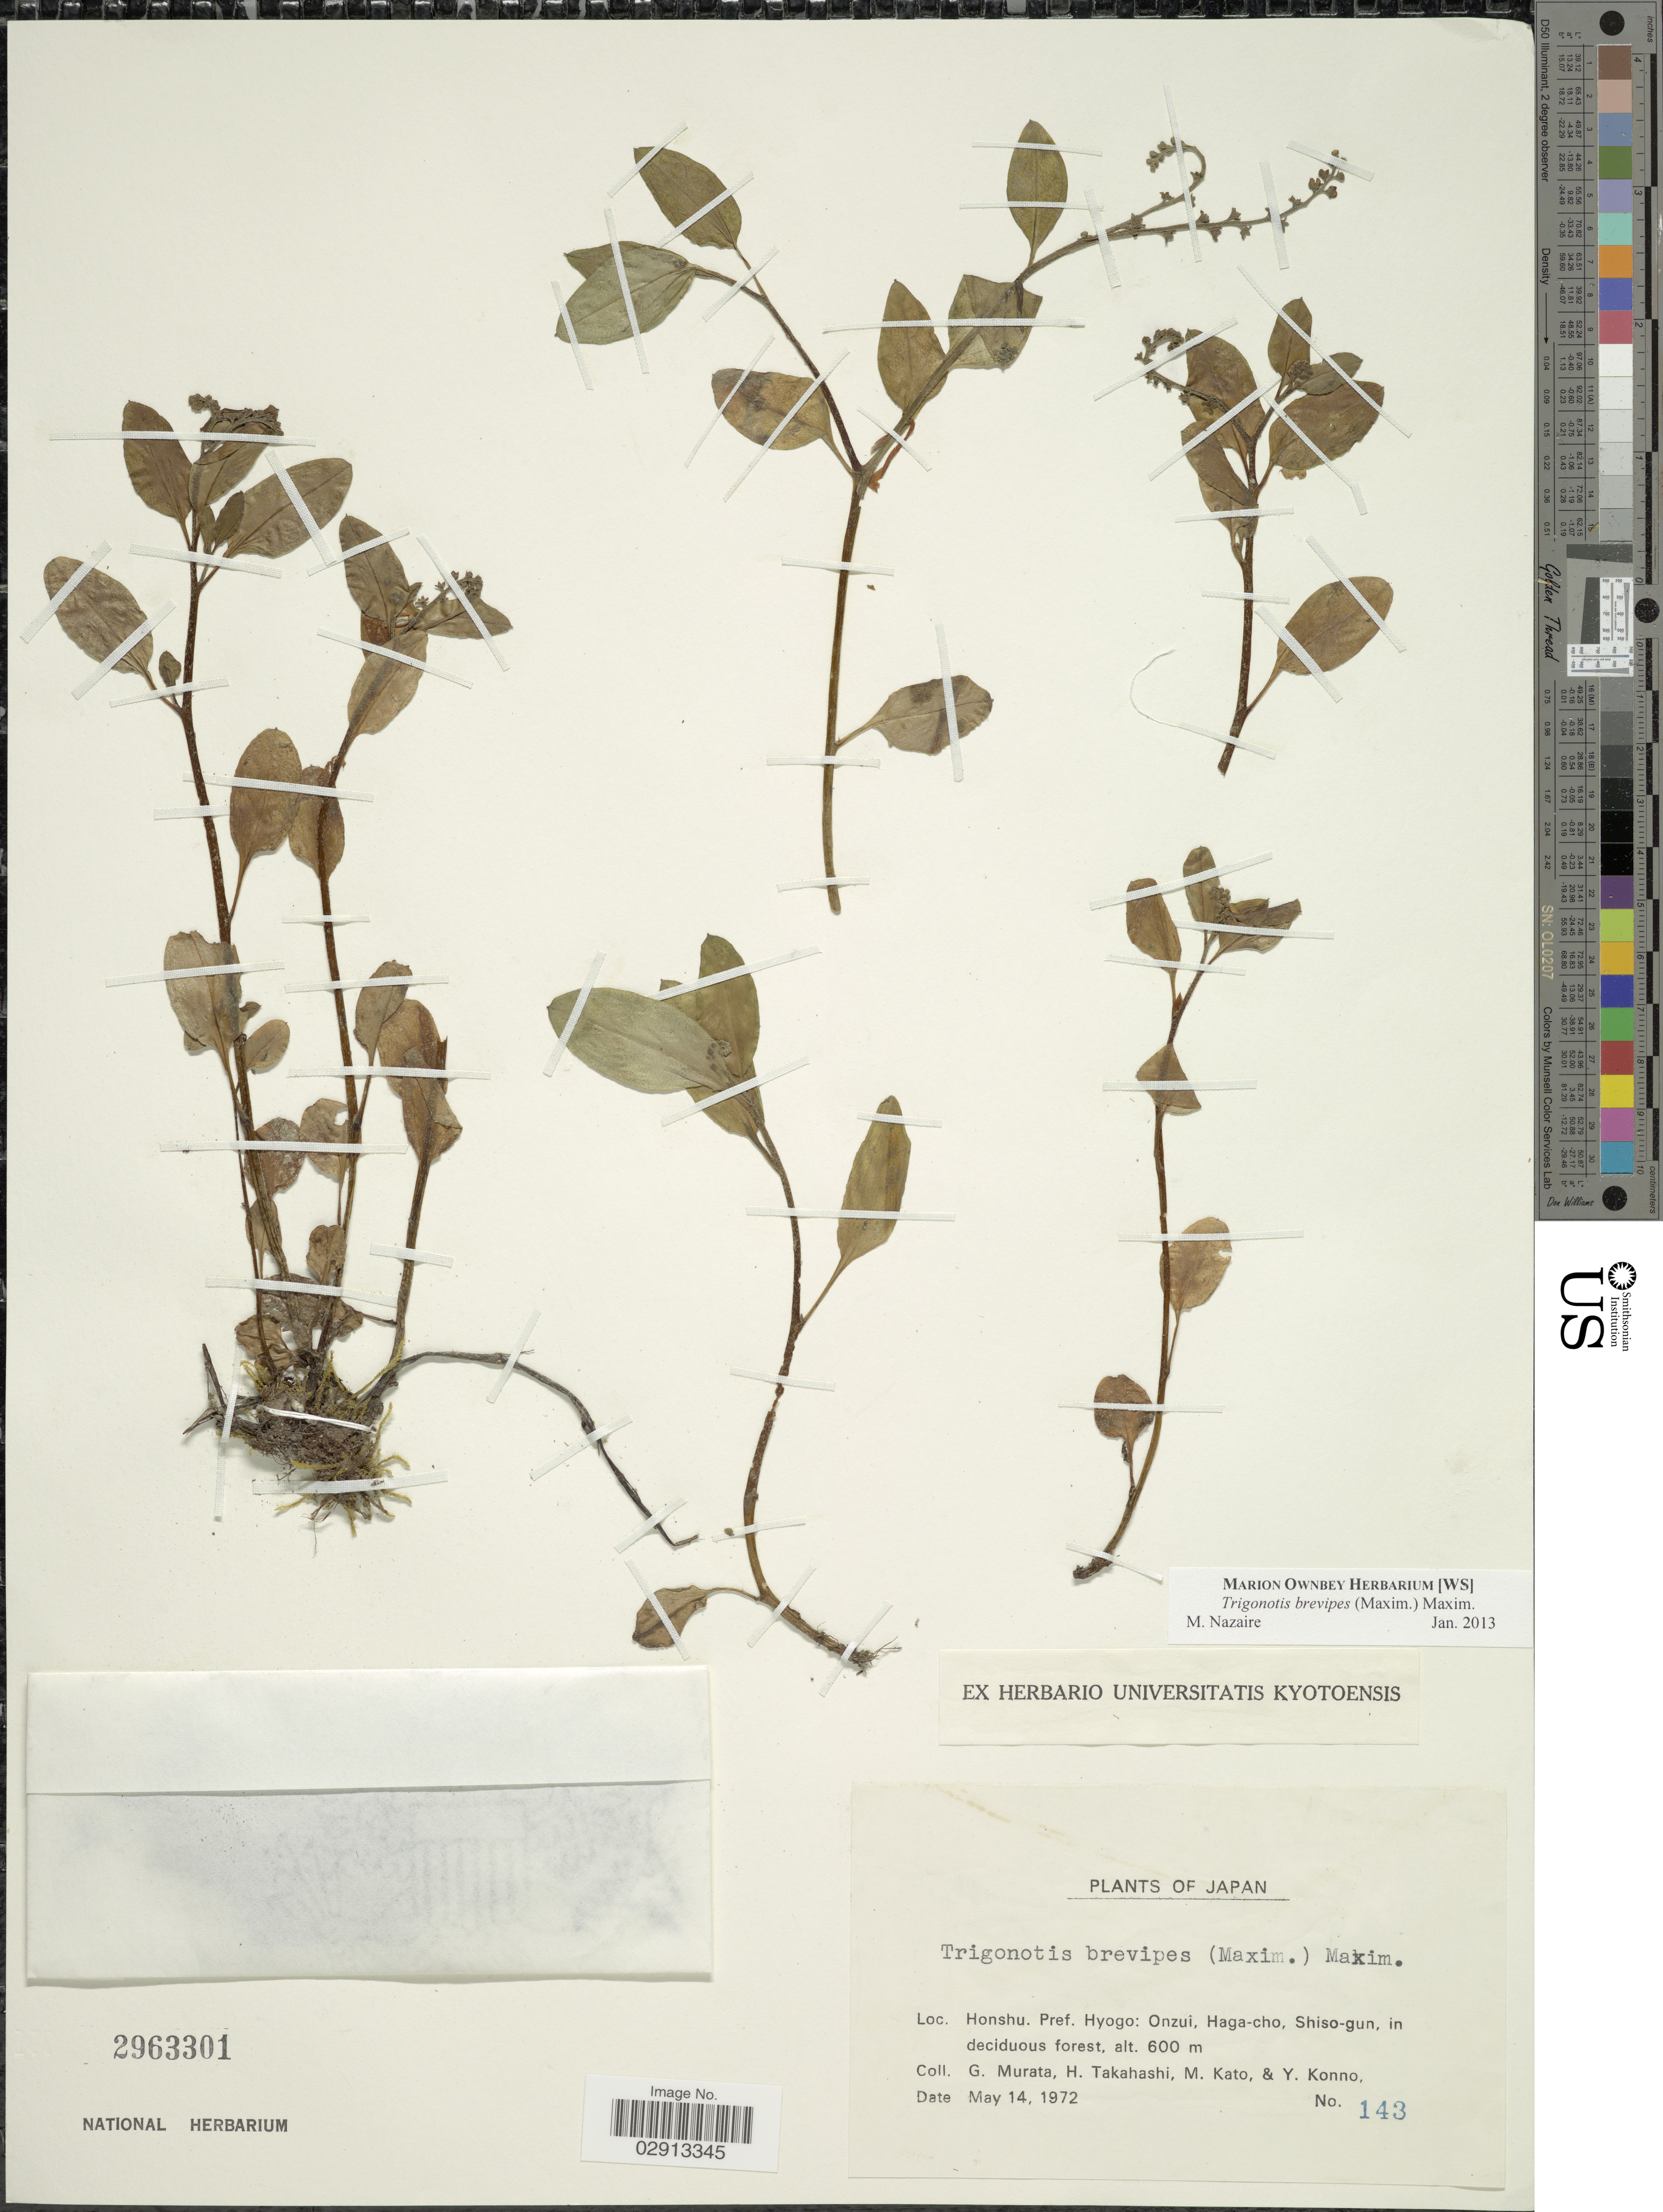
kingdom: Plantae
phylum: Tracheophyta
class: Magnoliopsida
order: Boraginales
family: Boraginaceae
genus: Trigonotis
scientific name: Trigonotis brevipes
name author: Maxim.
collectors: G. Murata, H. Takahashi, M. Kato & Y. Konno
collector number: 143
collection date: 1972-05-14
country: Japan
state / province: Hyogo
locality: Honshu. Pref. Hyogo: Onzui, Haga-cho, Shiso-gun.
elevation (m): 600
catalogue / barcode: US 2963301